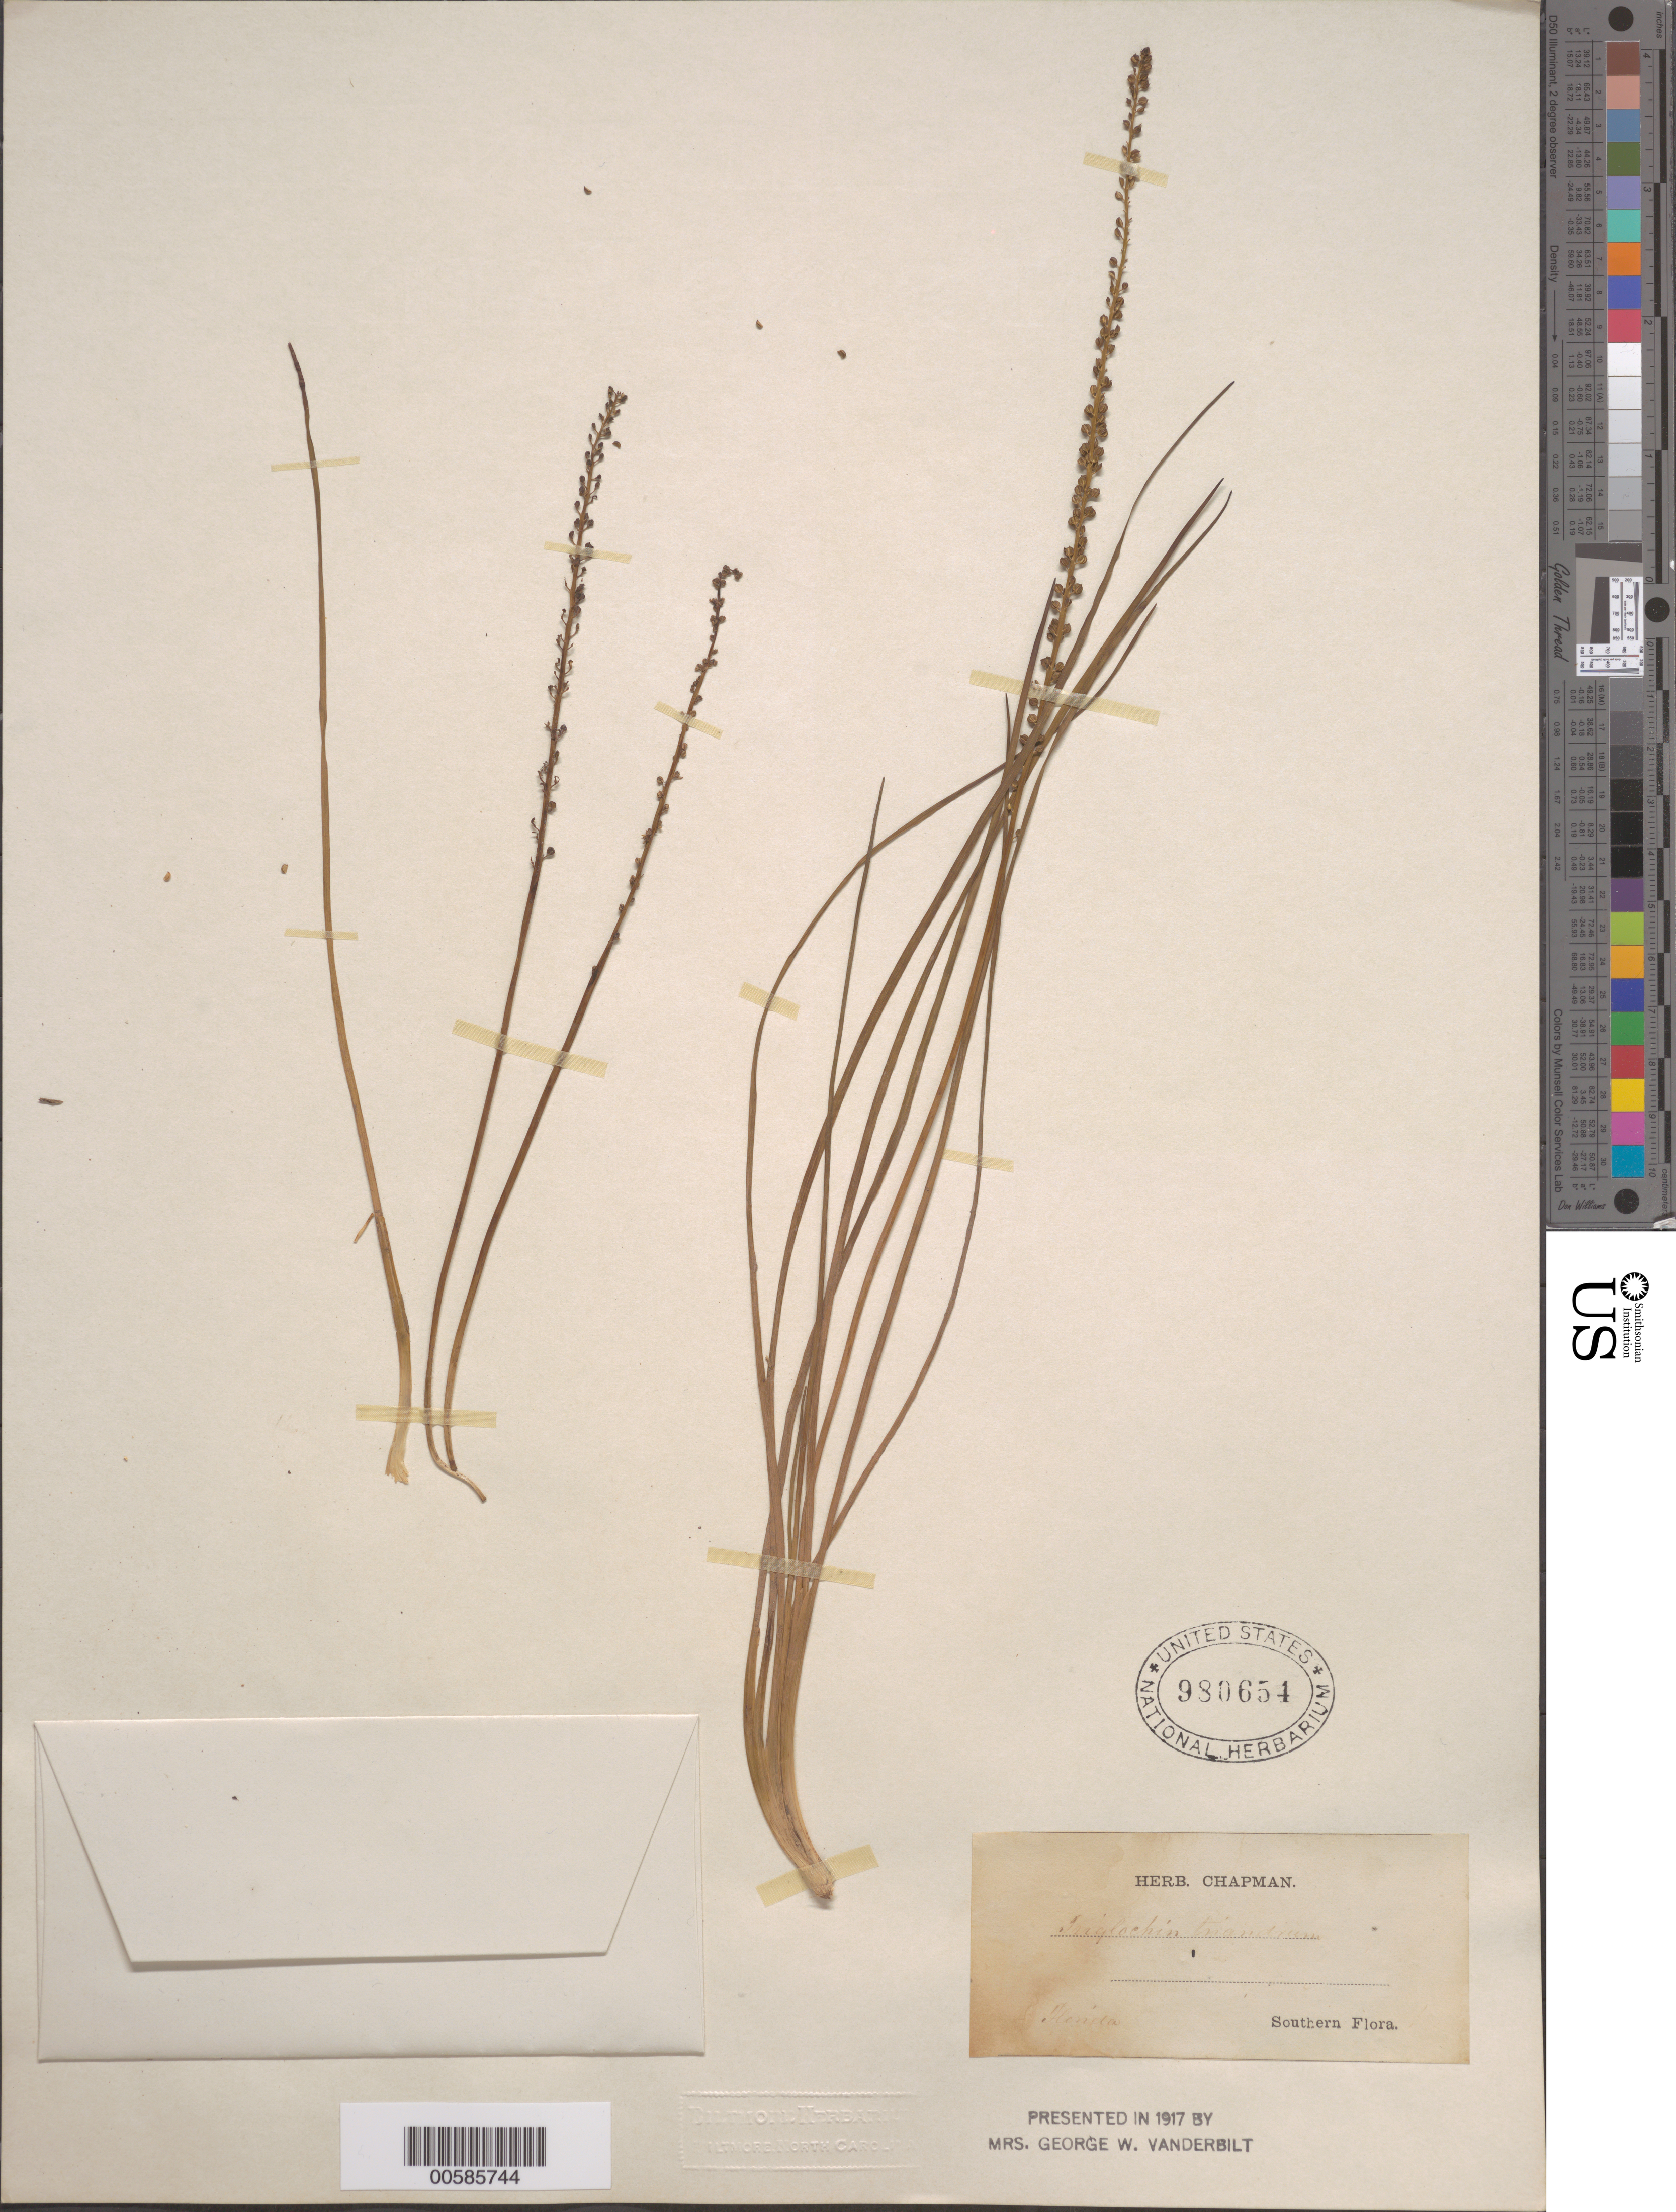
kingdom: Plantae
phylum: Tracheophyta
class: Liliopsida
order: Alismatales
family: Juncaginaceae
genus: Triglochin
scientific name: Triglochin striata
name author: Ruiz & Pav.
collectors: A. W. Chapman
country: United States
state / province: Florida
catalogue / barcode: US 980654